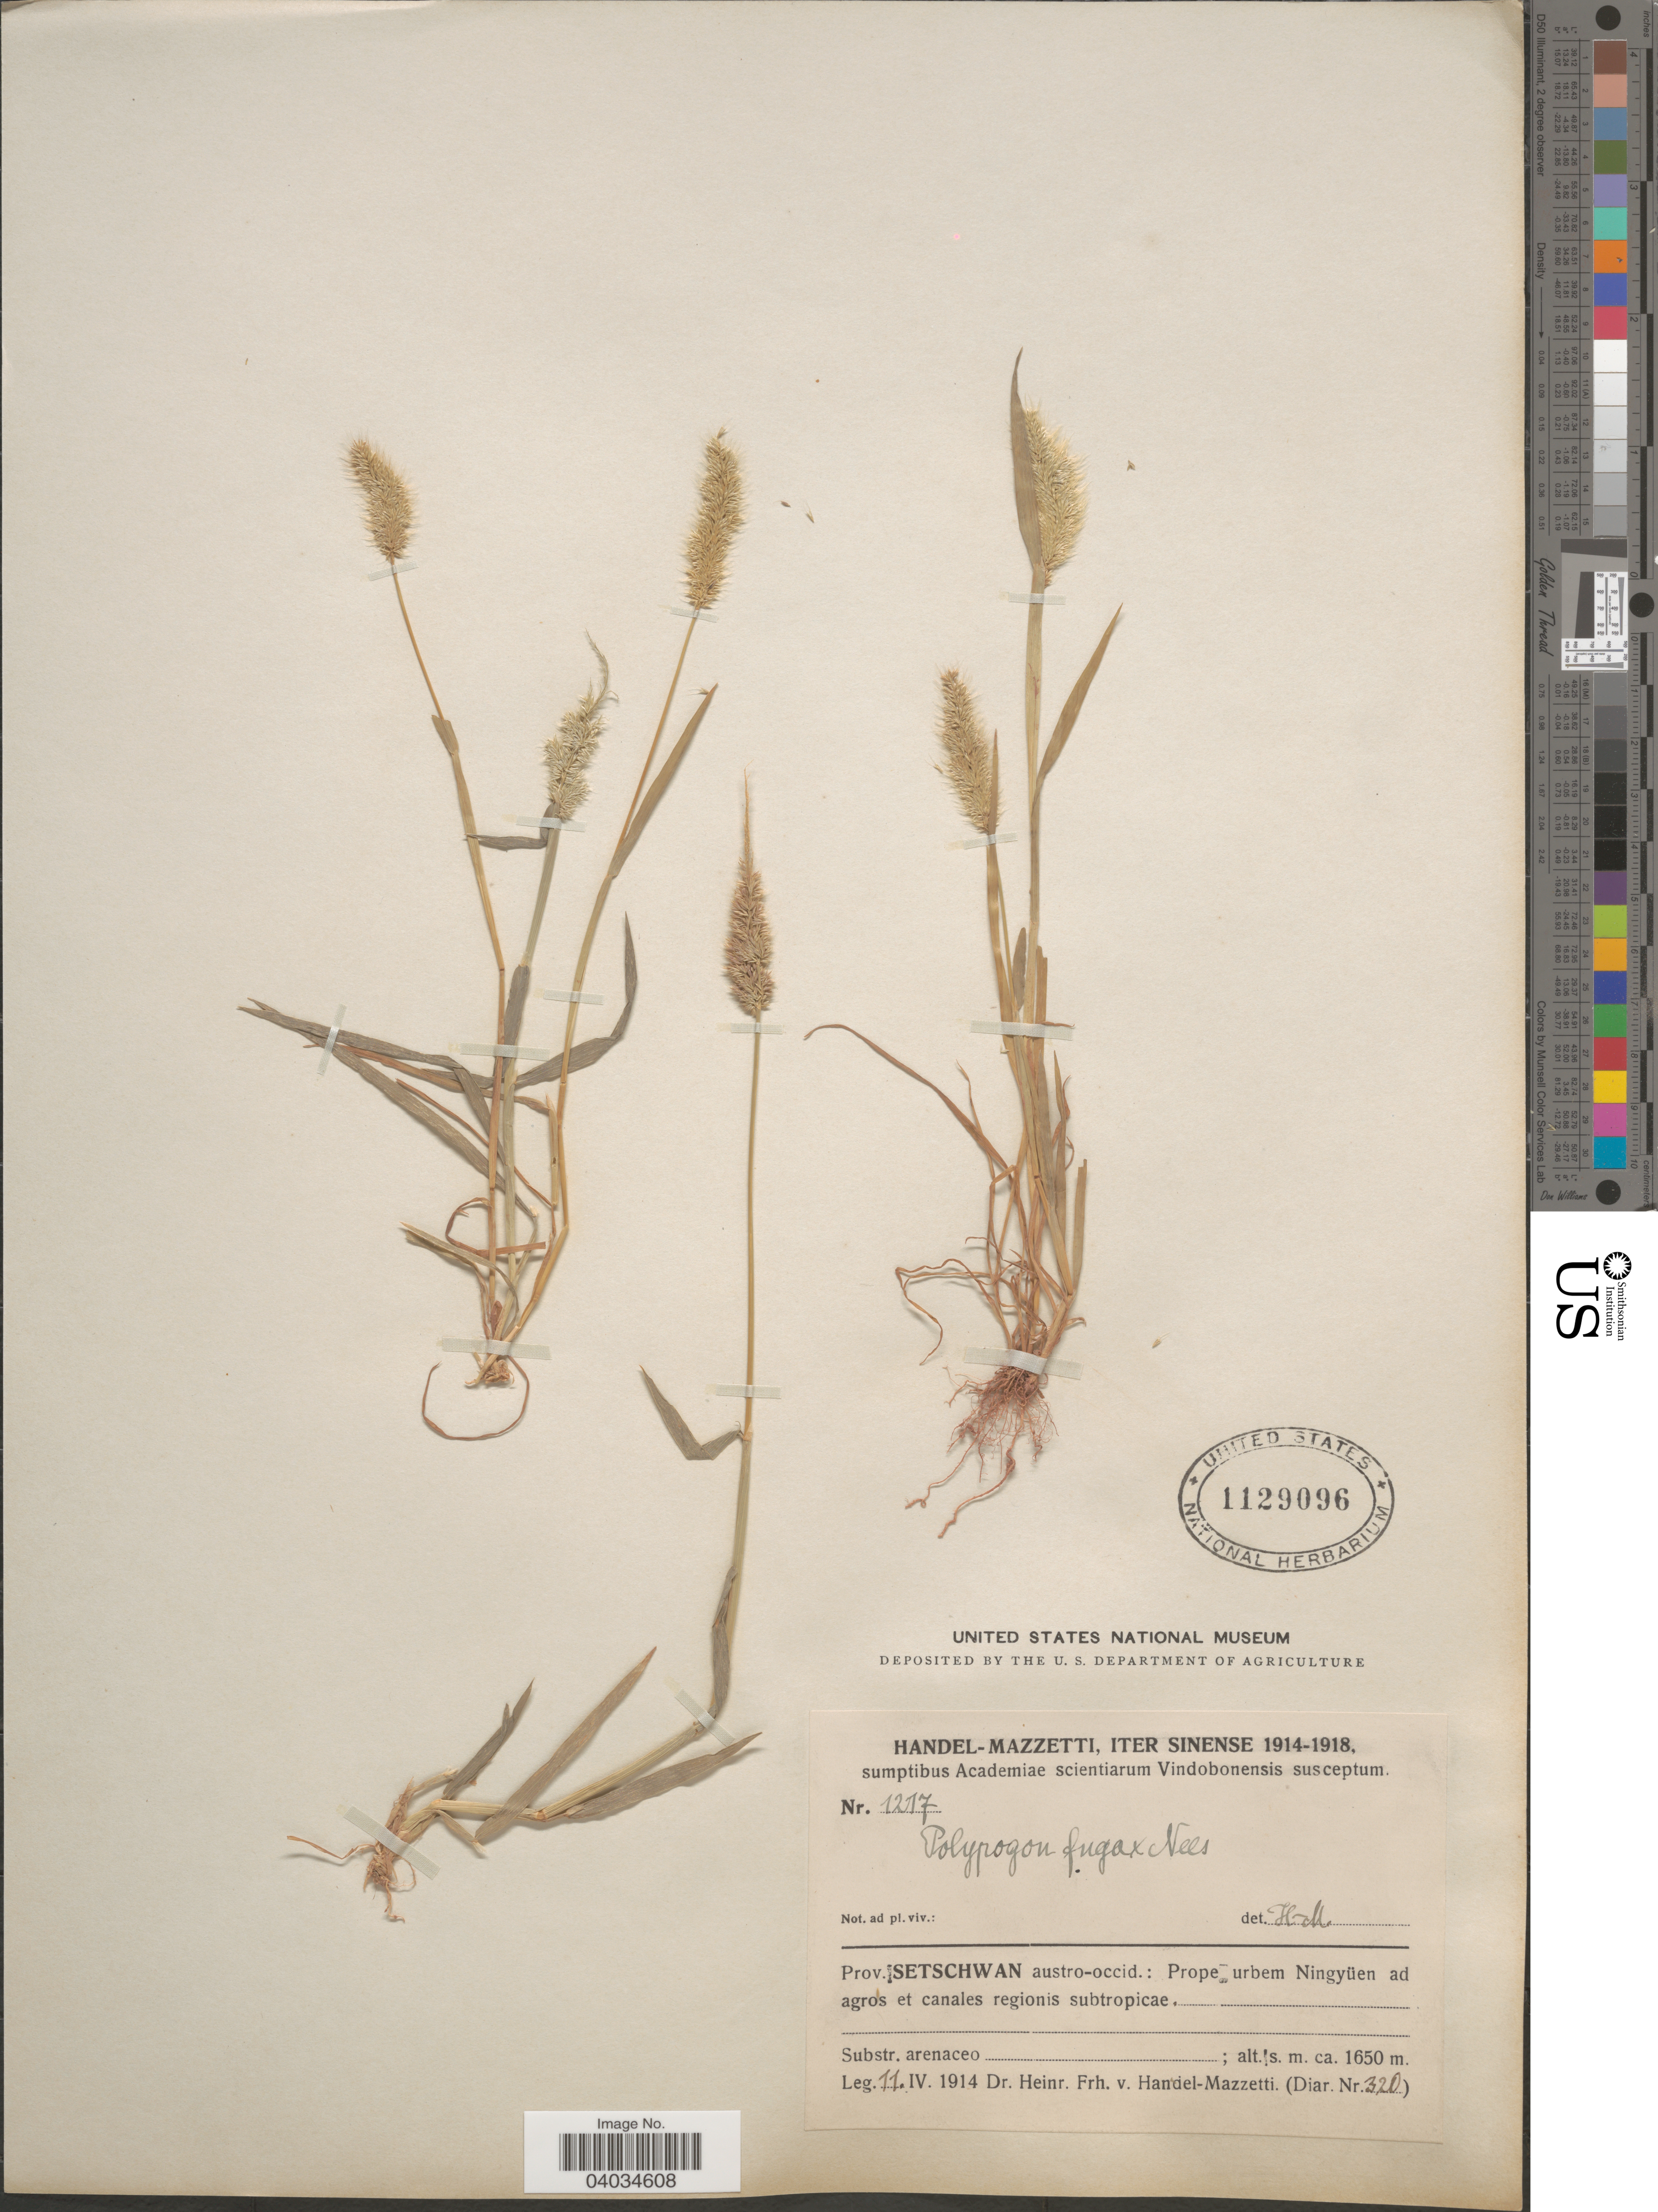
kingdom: Plantae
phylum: Tracheophyta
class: Liliopsida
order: Poales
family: Poaceae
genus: Polypogon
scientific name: Polypogon fugax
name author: Nees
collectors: H. Handel-Mazzetti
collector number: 1217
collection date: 1914-04-11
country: China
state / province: Sichuan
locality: Iter Sinense. Prov. Setschwan austro-occid.: Prope urbem Ningyüen ad agros et canales regionis subtropicae.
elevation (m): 1650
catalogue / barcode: US 1129096